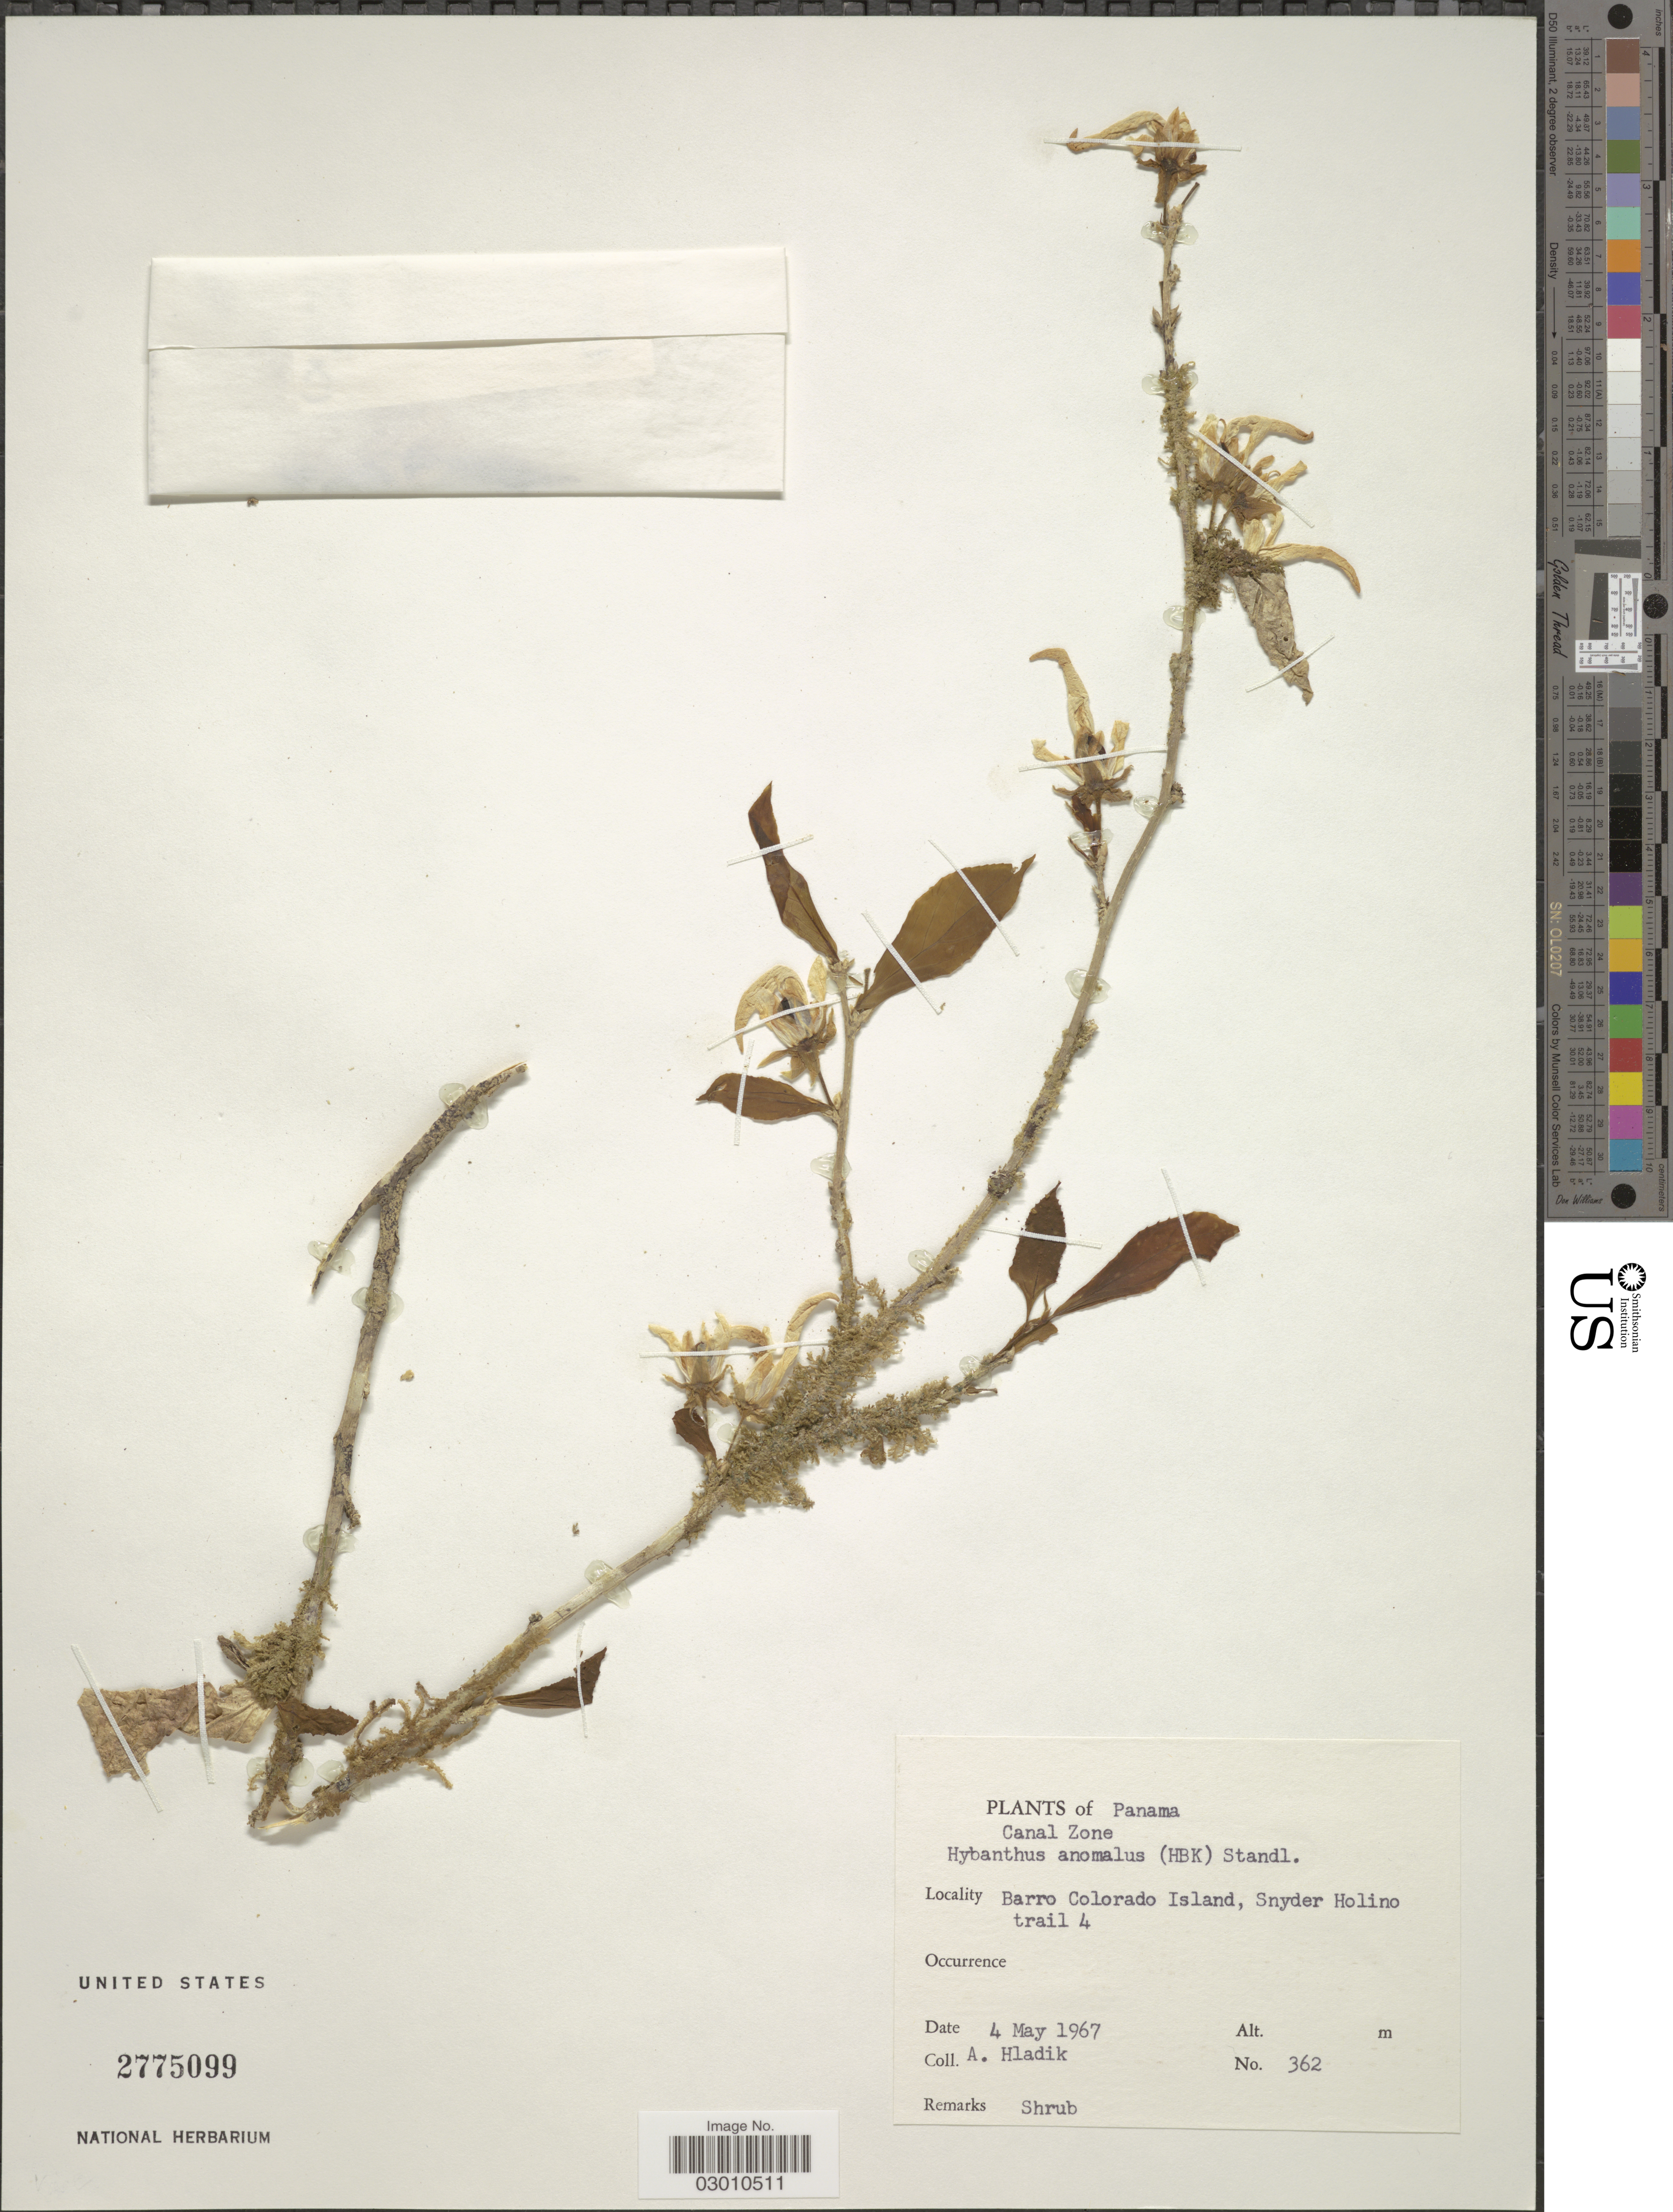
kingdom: Plantae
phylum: Tracheophyta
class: Magnoliopsida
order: Malpighiales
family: Violaceae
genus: Pombalia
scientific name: Pombalia prunifolia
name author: (Humb. & Bonpl. ex Willd.) Paula-Souza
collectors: A. Hladik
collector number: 362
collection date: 1967-05-04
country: Panama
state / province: Panamá Oeste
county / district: Canal Zone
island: Barro Colorado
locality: Canal Zone. Barro Colorado Island, Snyder Holino trail4.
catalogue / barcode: US 2775099